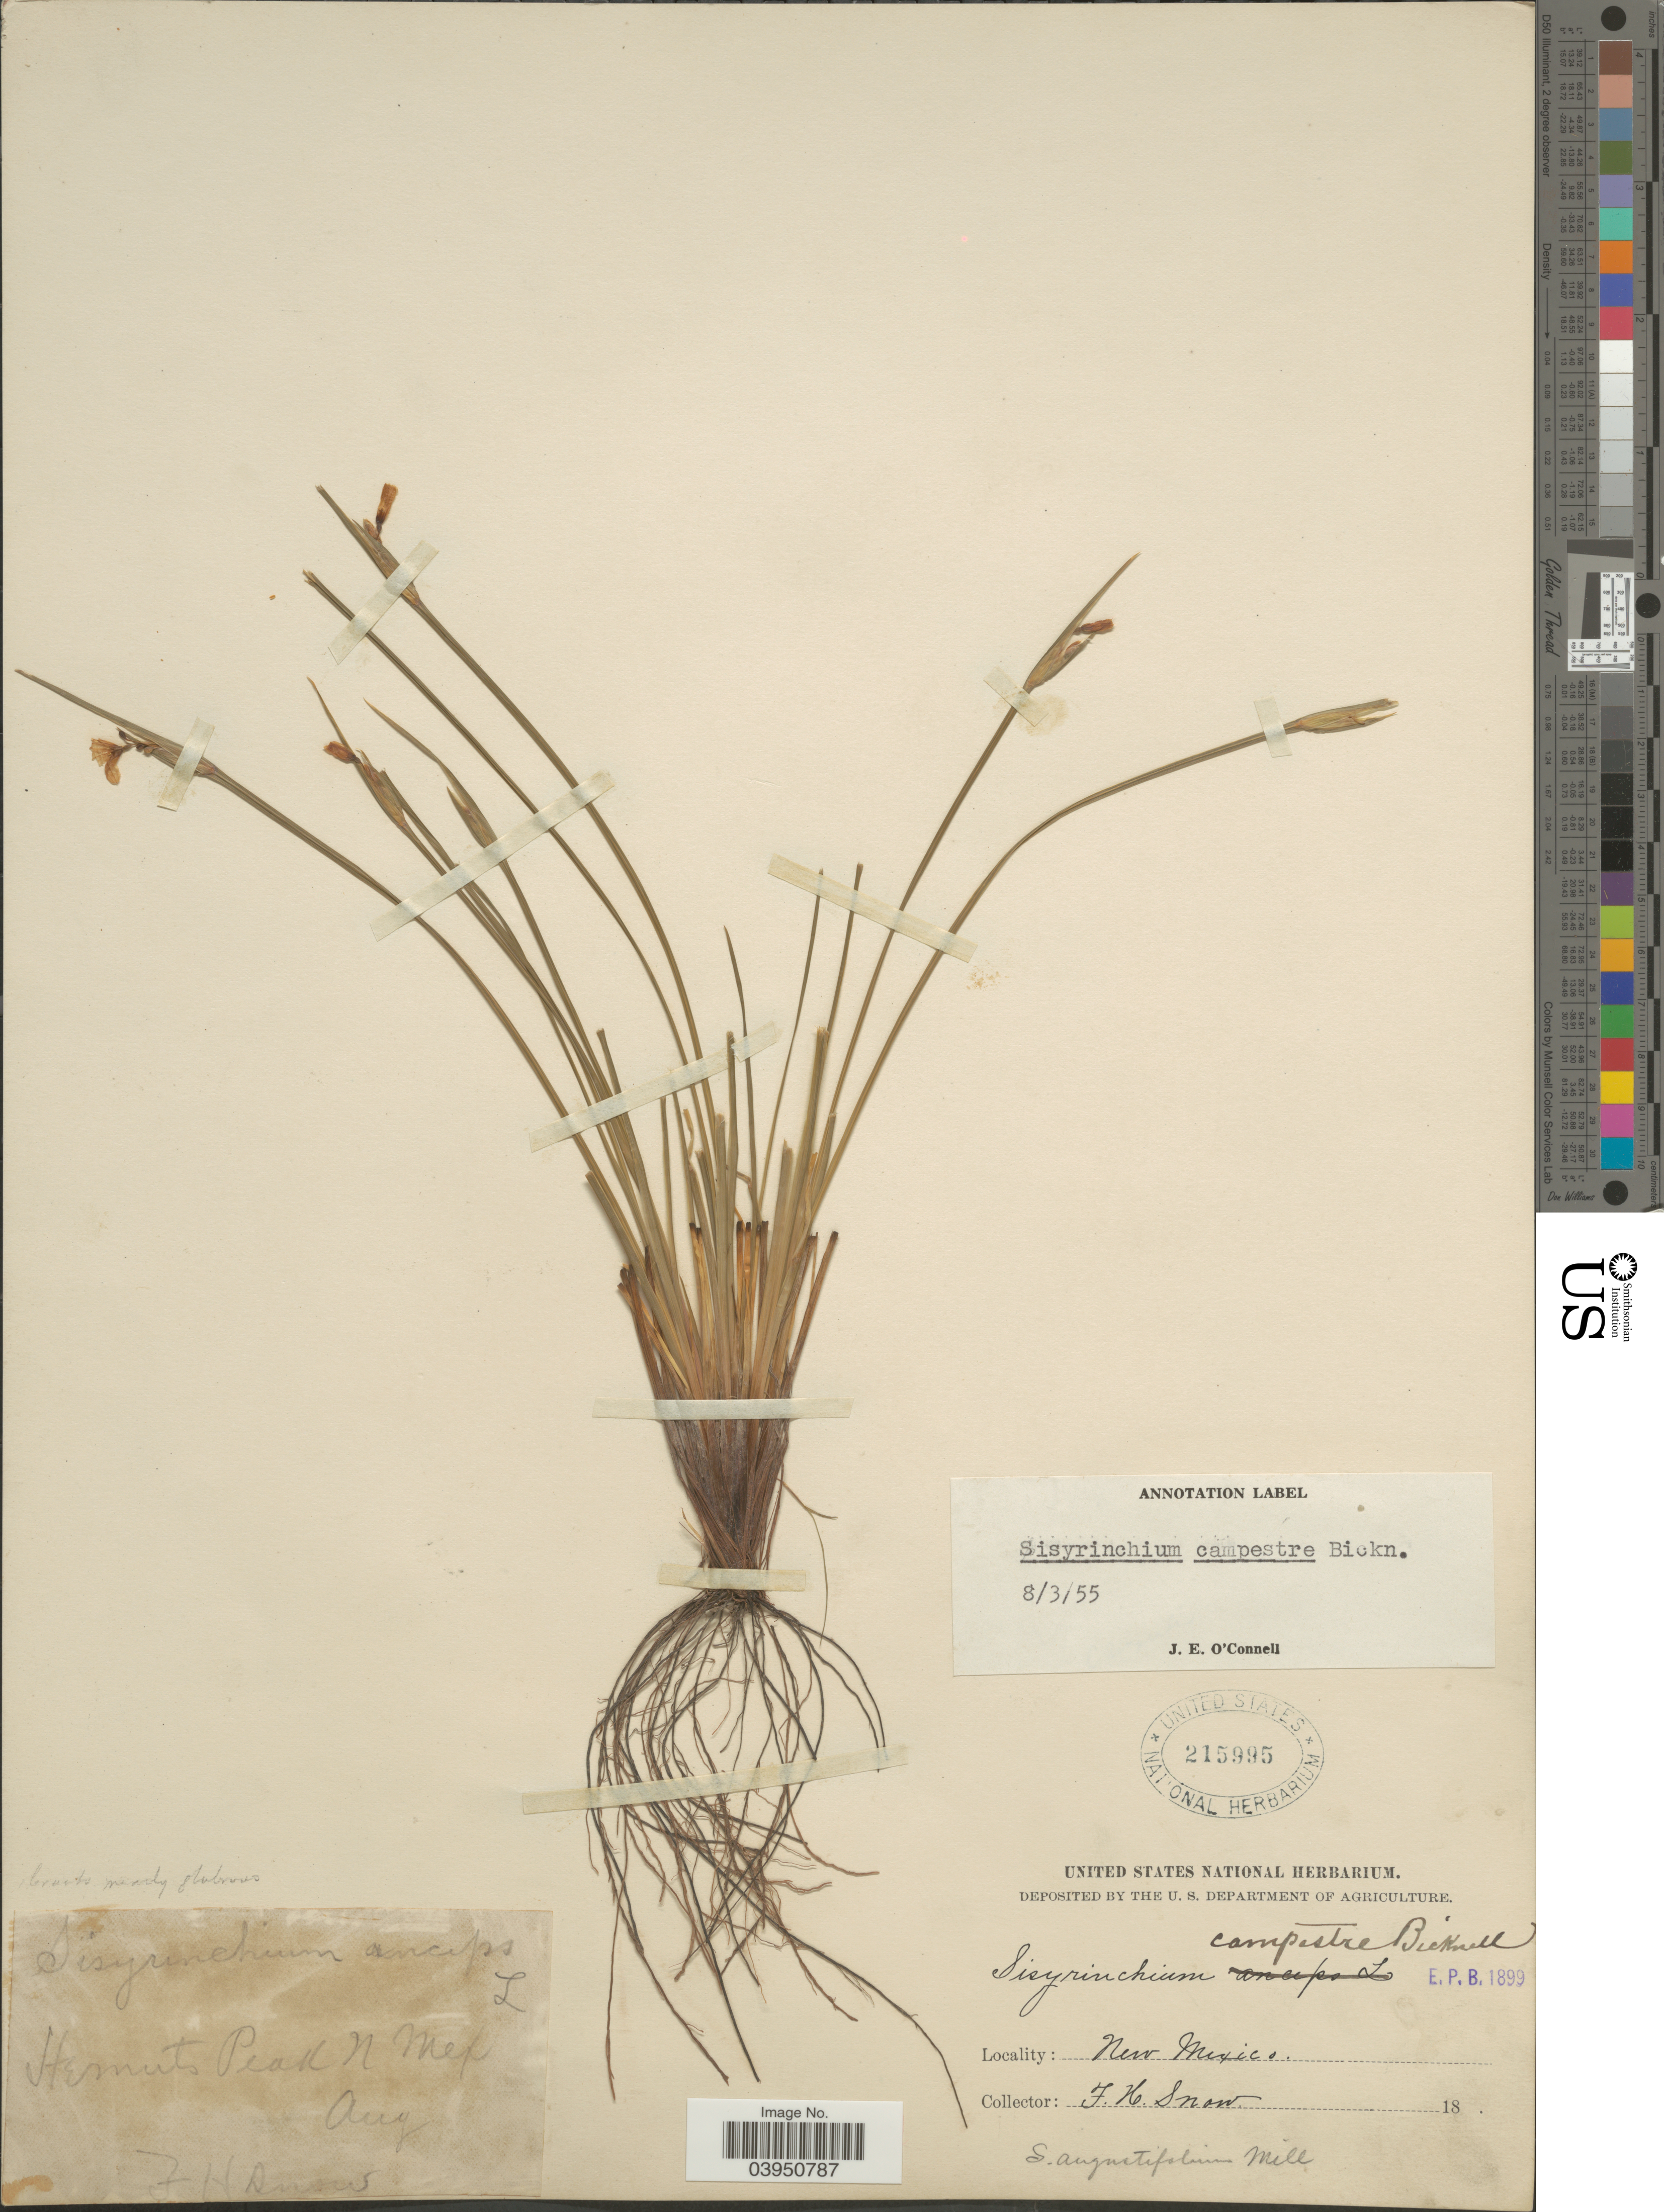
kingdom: Plantae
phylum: Tracheophyta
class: Liliopsida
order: Asparagales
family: Iridaceae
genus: Sisyrinchium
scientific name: Sisyrinchium campestre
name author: E.P. Bicknell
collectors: F. H. Snow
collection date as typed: Aug 18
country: United States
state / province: New Mexico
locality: Hermits Peak.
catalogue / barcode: US 215995